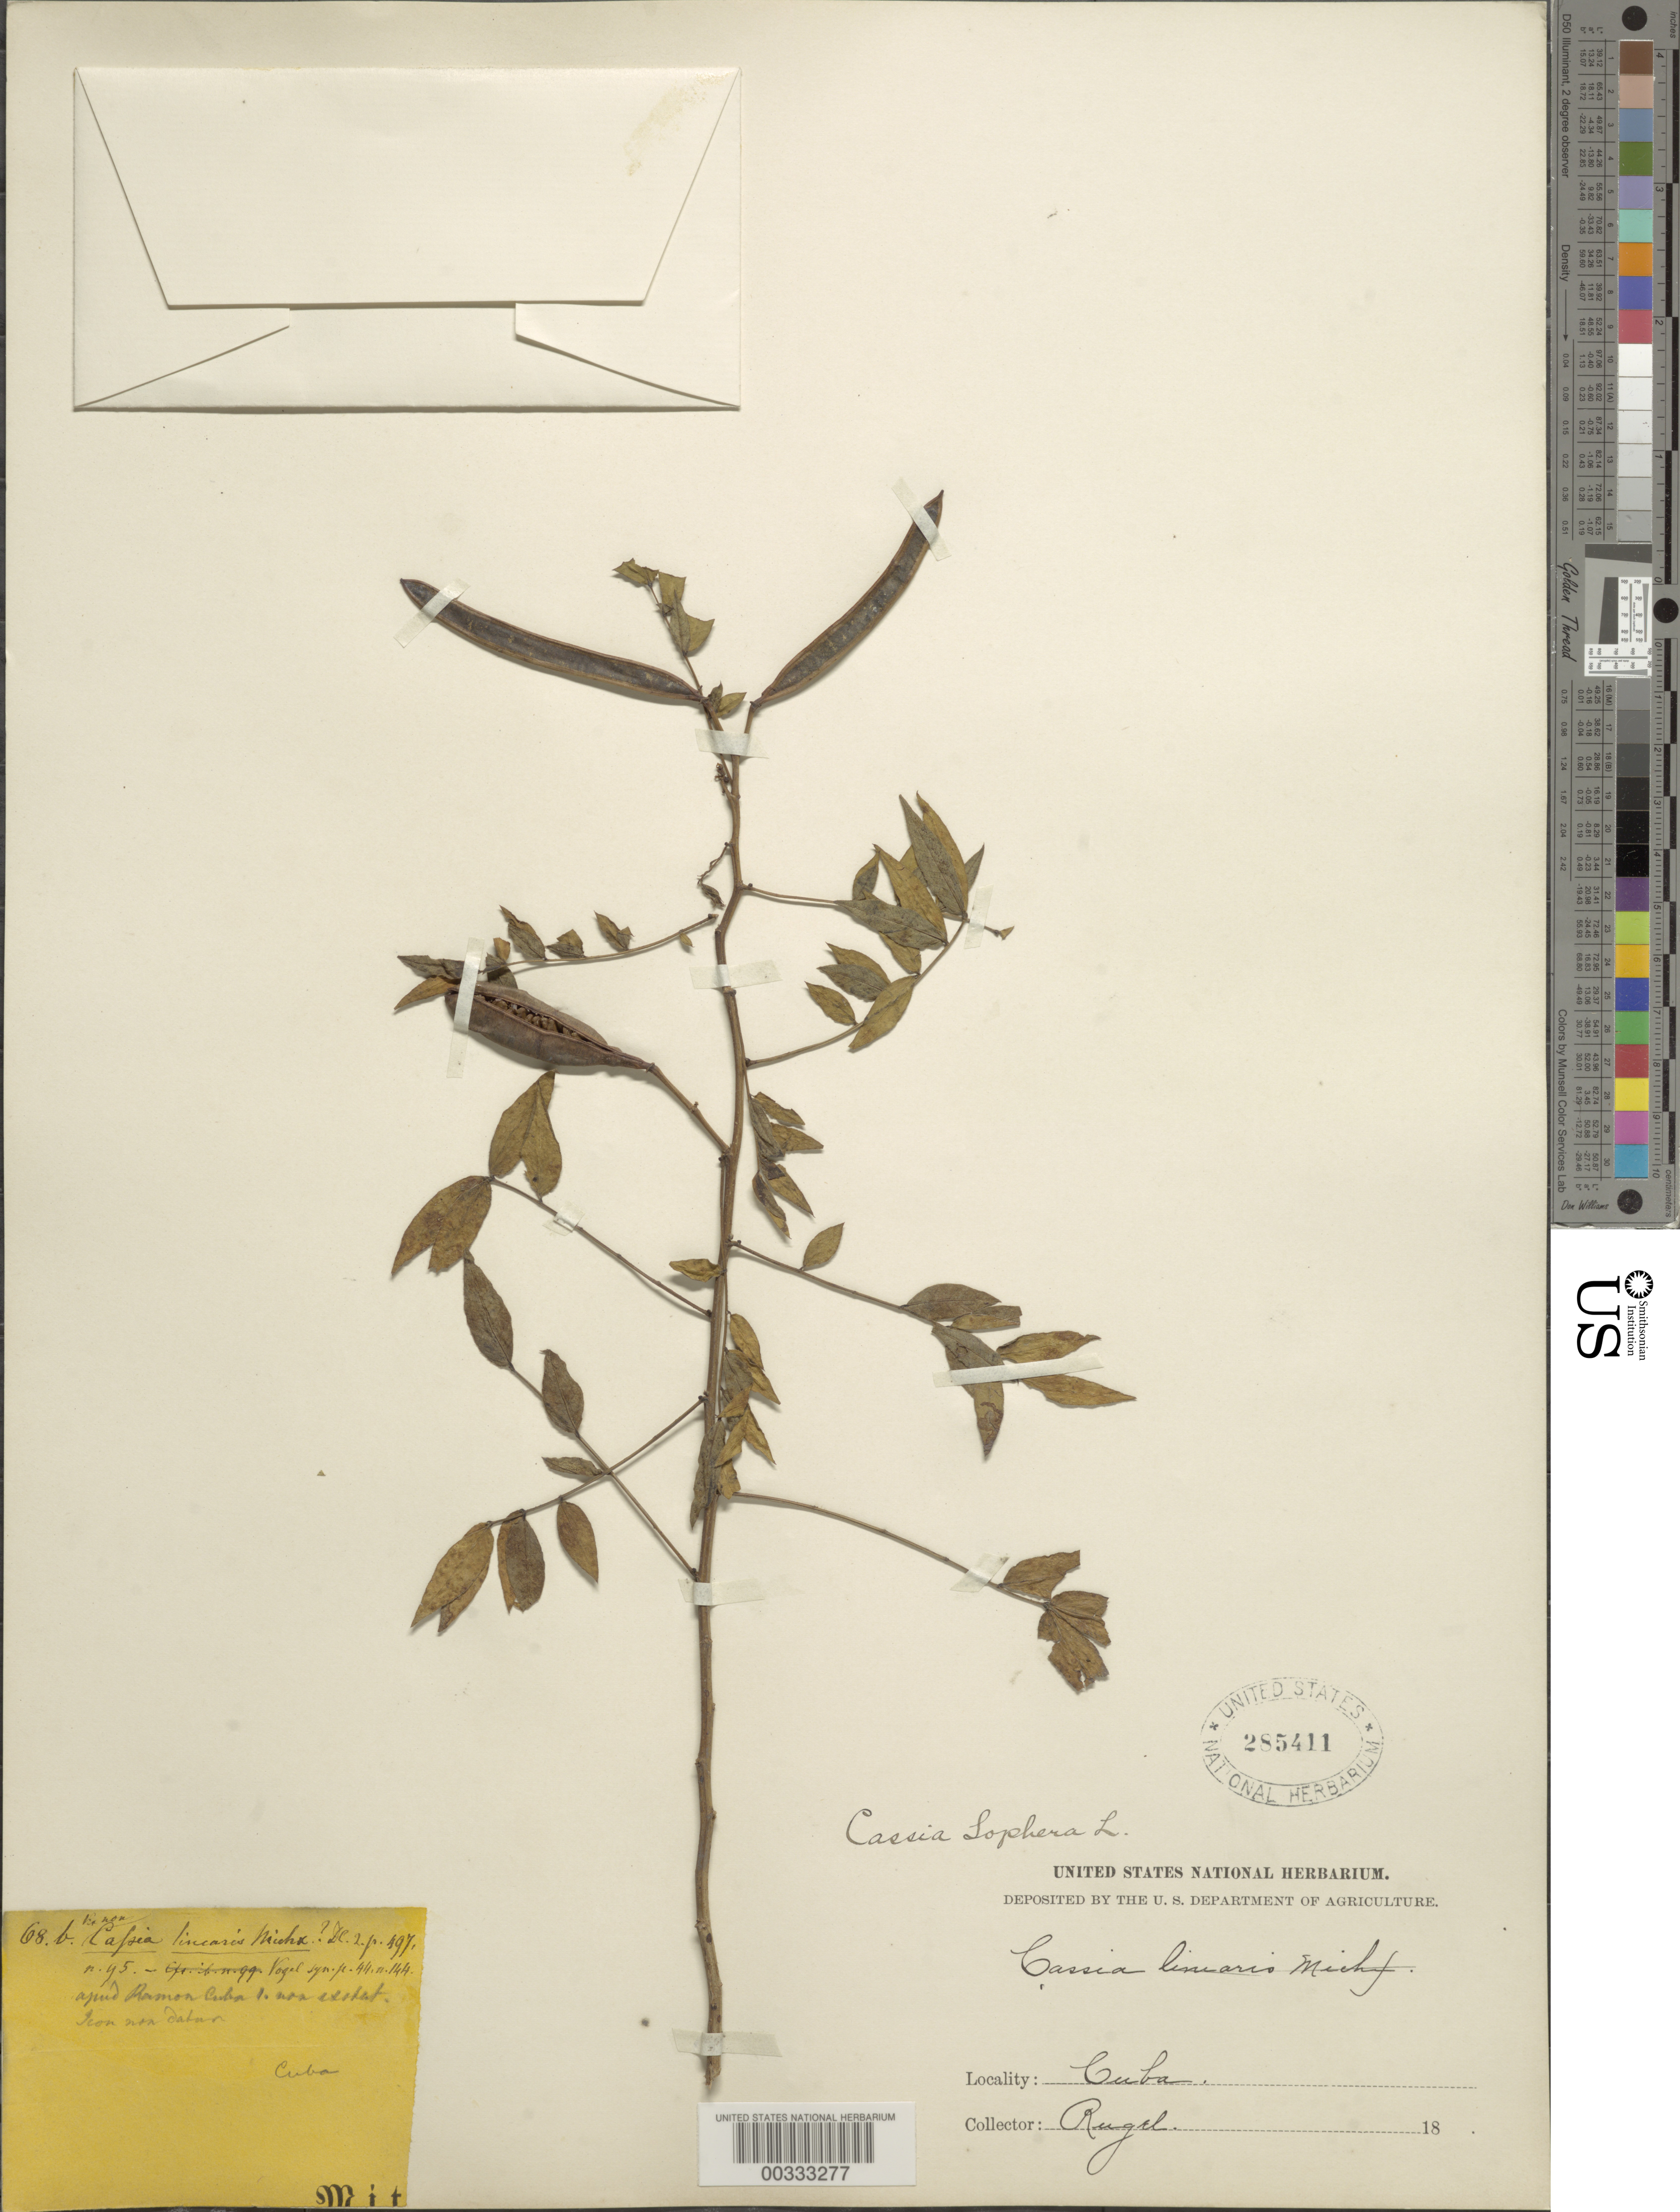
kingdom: Plantae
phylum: Tracheophyta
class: Magnoliopsida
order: Fabales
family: Fabaceae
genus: Senna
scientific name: Senna sophera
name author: (L.) Roxb.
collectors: F. Rugel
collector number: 68b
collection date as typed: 18--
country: Cuba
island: Greater Antilles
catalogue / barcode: US 285411